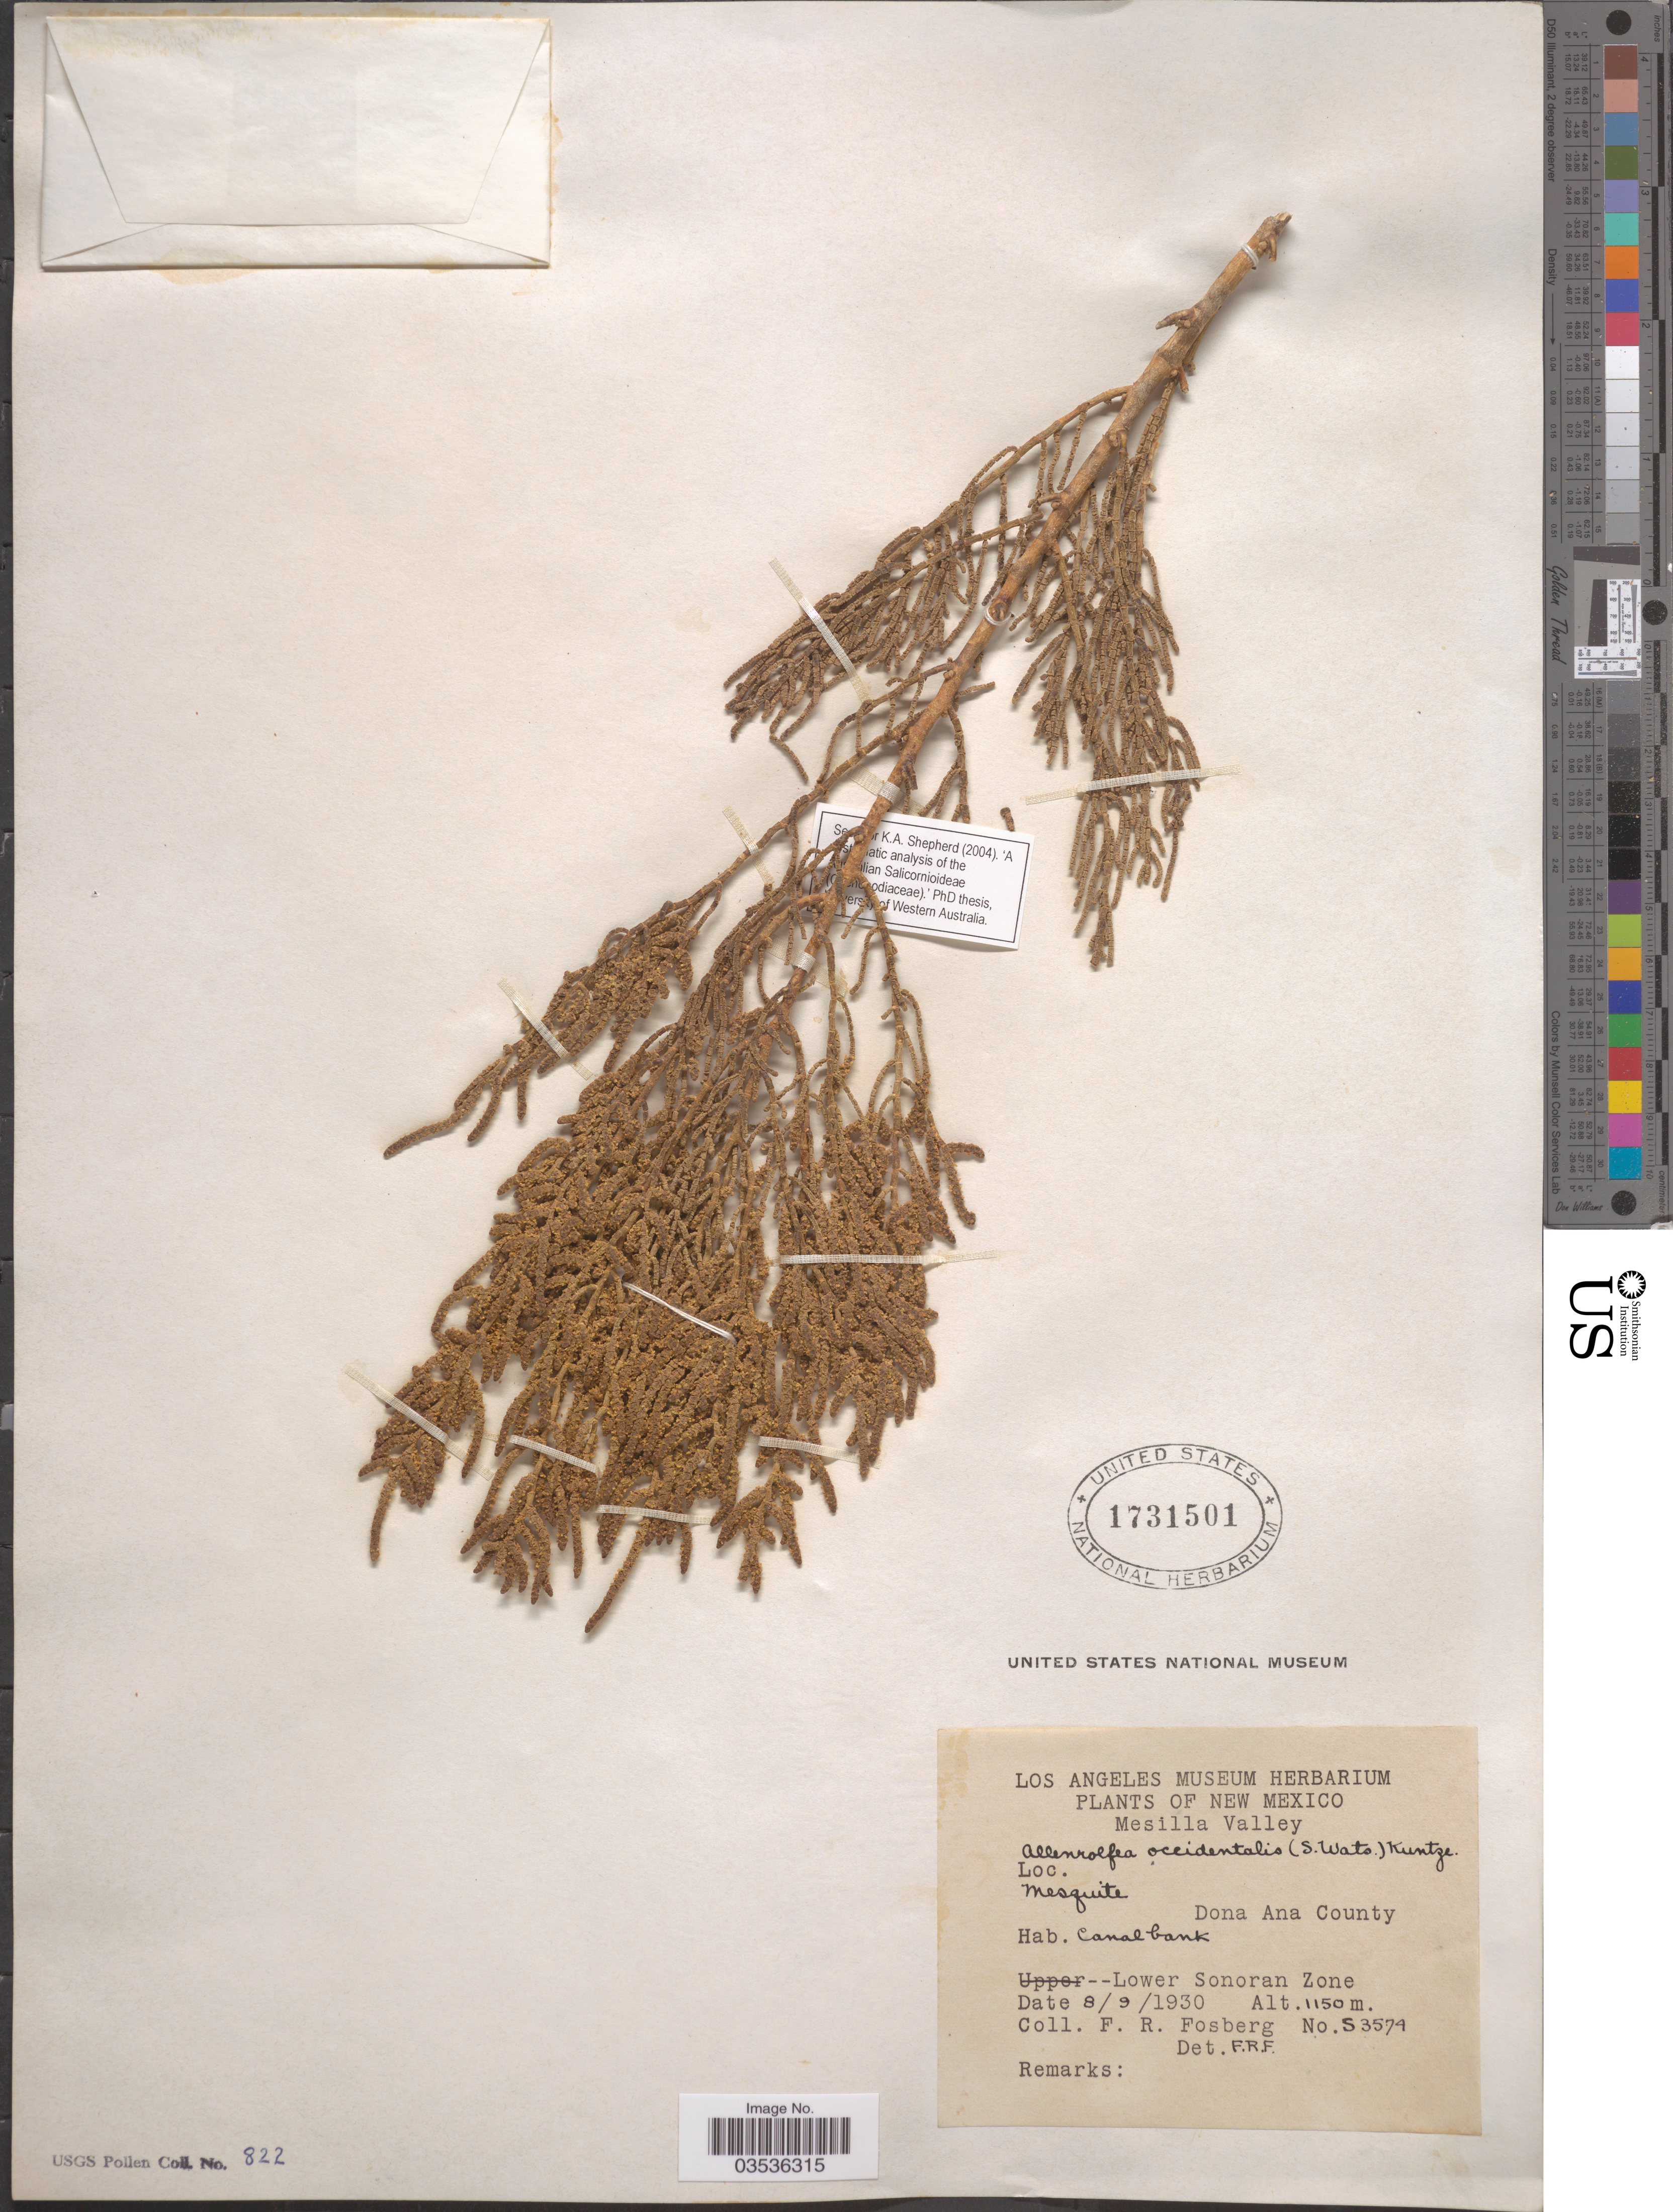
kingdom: Plantae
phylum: Tracheophyta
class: Magnoliopsida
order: Caryophyllales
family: Amaranthaceae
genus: Allenrolfea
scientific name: Allenrolfea occidentalis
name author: (S. Watson) Kuntze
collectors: F. R. Fosberg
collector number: S3574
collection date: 1930-08-09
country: United States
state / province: New Mexico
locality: Mesilla Valley. Mesquite. Canal bank Dona Ana County. Lower Sonoran Zone.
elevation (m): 1150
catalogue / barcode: US 1731501